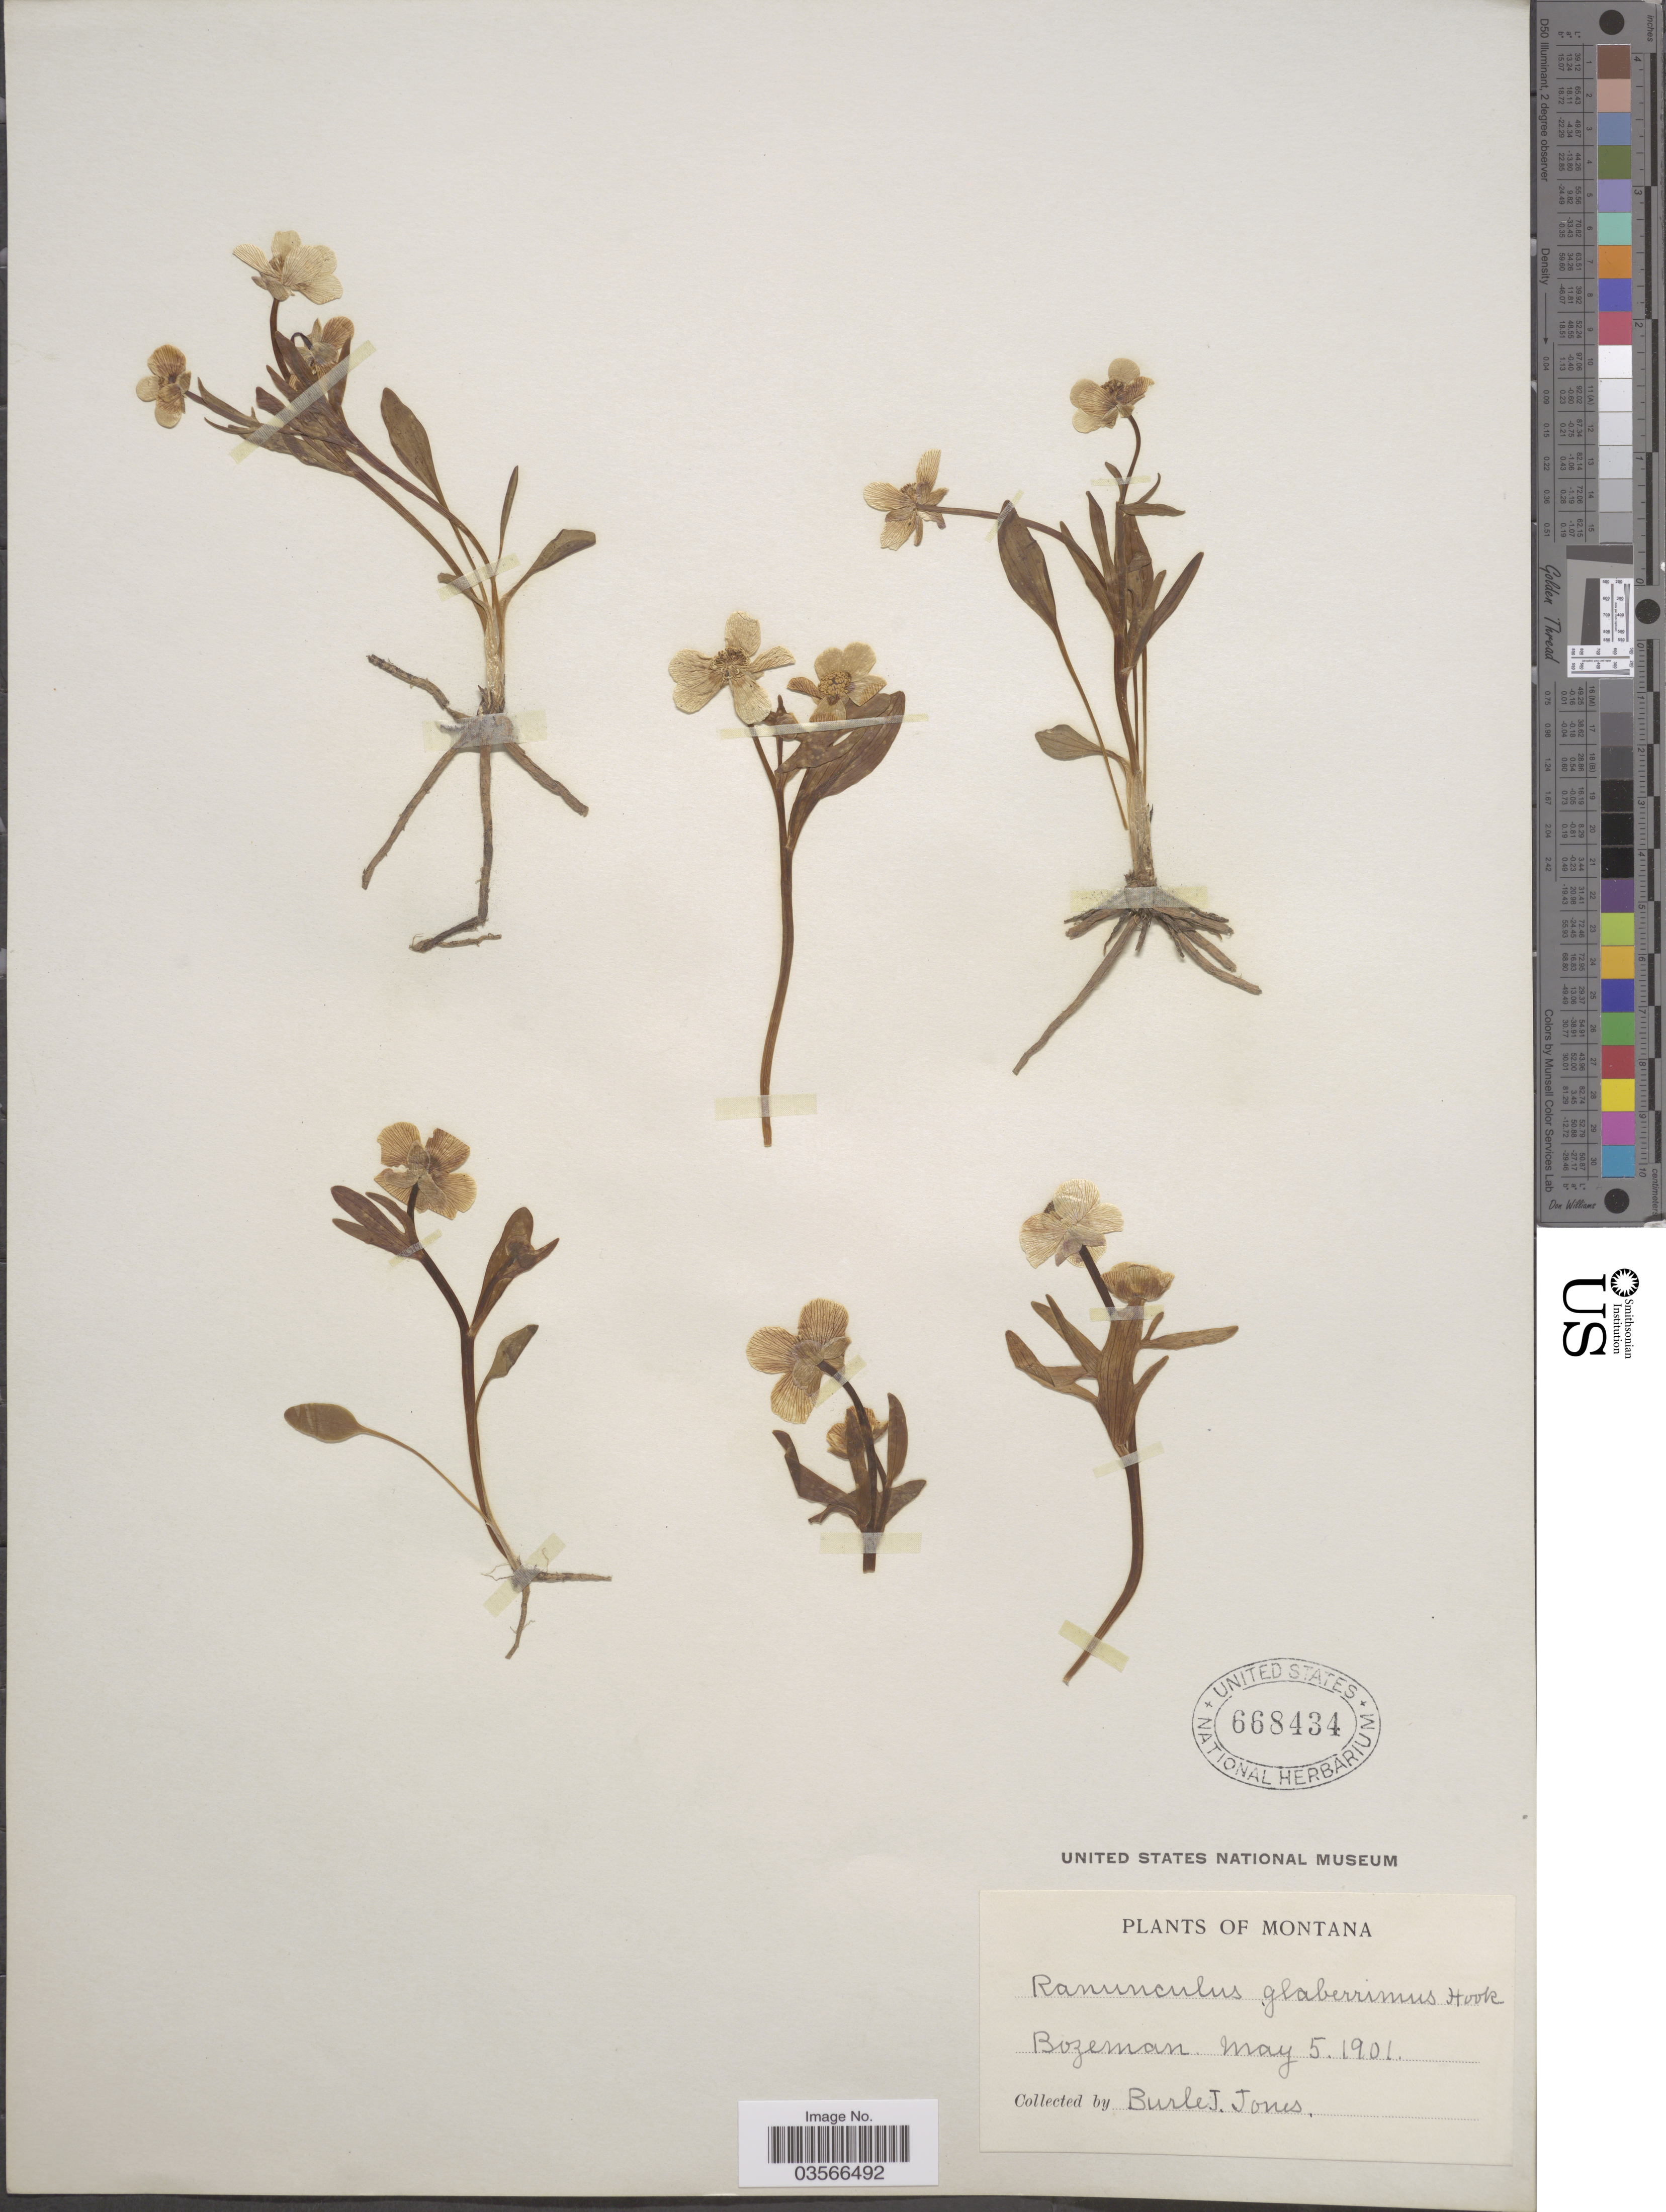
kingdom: Plantae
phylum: Tracheophyta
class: Magnoliopsida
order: Ranunculales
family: Ranunculaceae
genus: Ranunculus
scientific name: Ranunculus glaberrimus var. ellipticus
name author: (Greene) Greene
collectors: B. Jones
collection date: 1901-05-05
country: United States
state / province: Montana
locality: Bozeman.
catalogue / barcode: US 668434